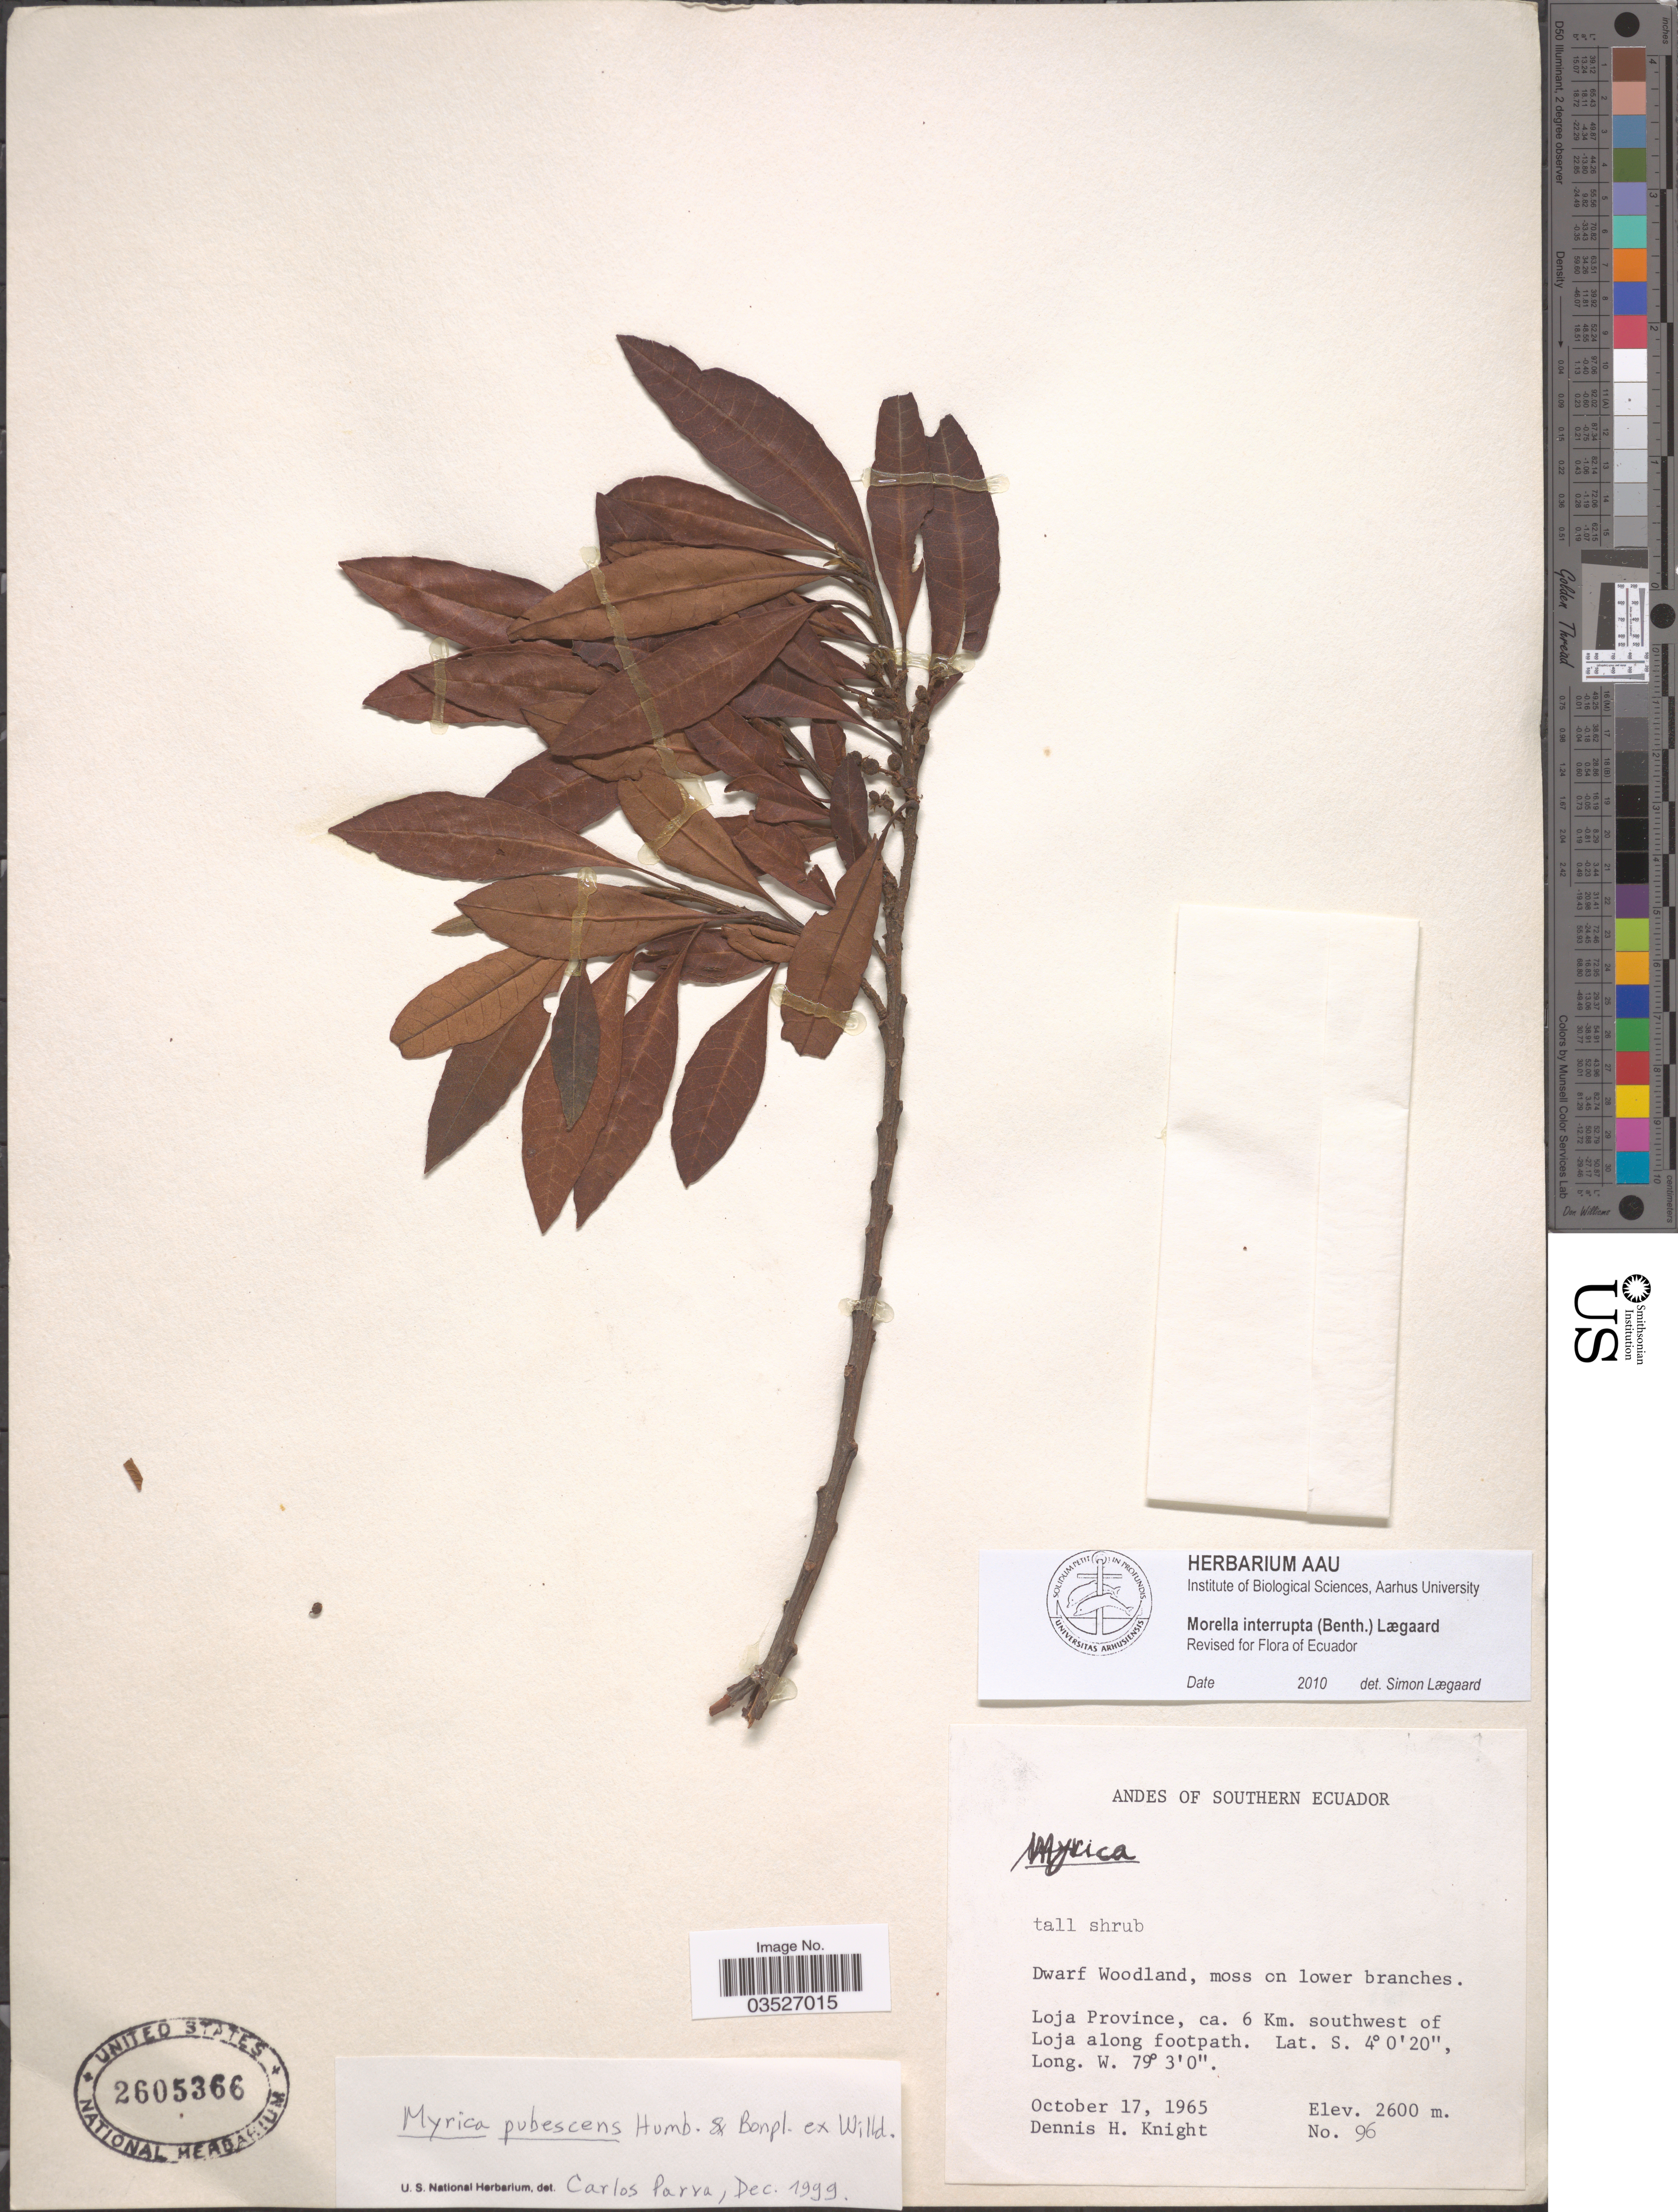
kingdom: Plantae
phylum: Tracheophyta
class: Magnoliopsida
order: Fagales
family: Myricaceae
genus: Morella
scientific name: Morella interrupta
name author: (Benth.) Lægaard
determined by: Lægaard, S.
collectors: D. Knight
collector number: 96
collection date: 1965-10-17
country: Ecuador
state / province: Loja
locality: Southern Ecuador. Dwarf Woodland, moss on lower branches. Loja Province, ca. 6 Km. southwest of Loja along footpath.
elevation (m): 2600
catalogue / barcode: US 2605366